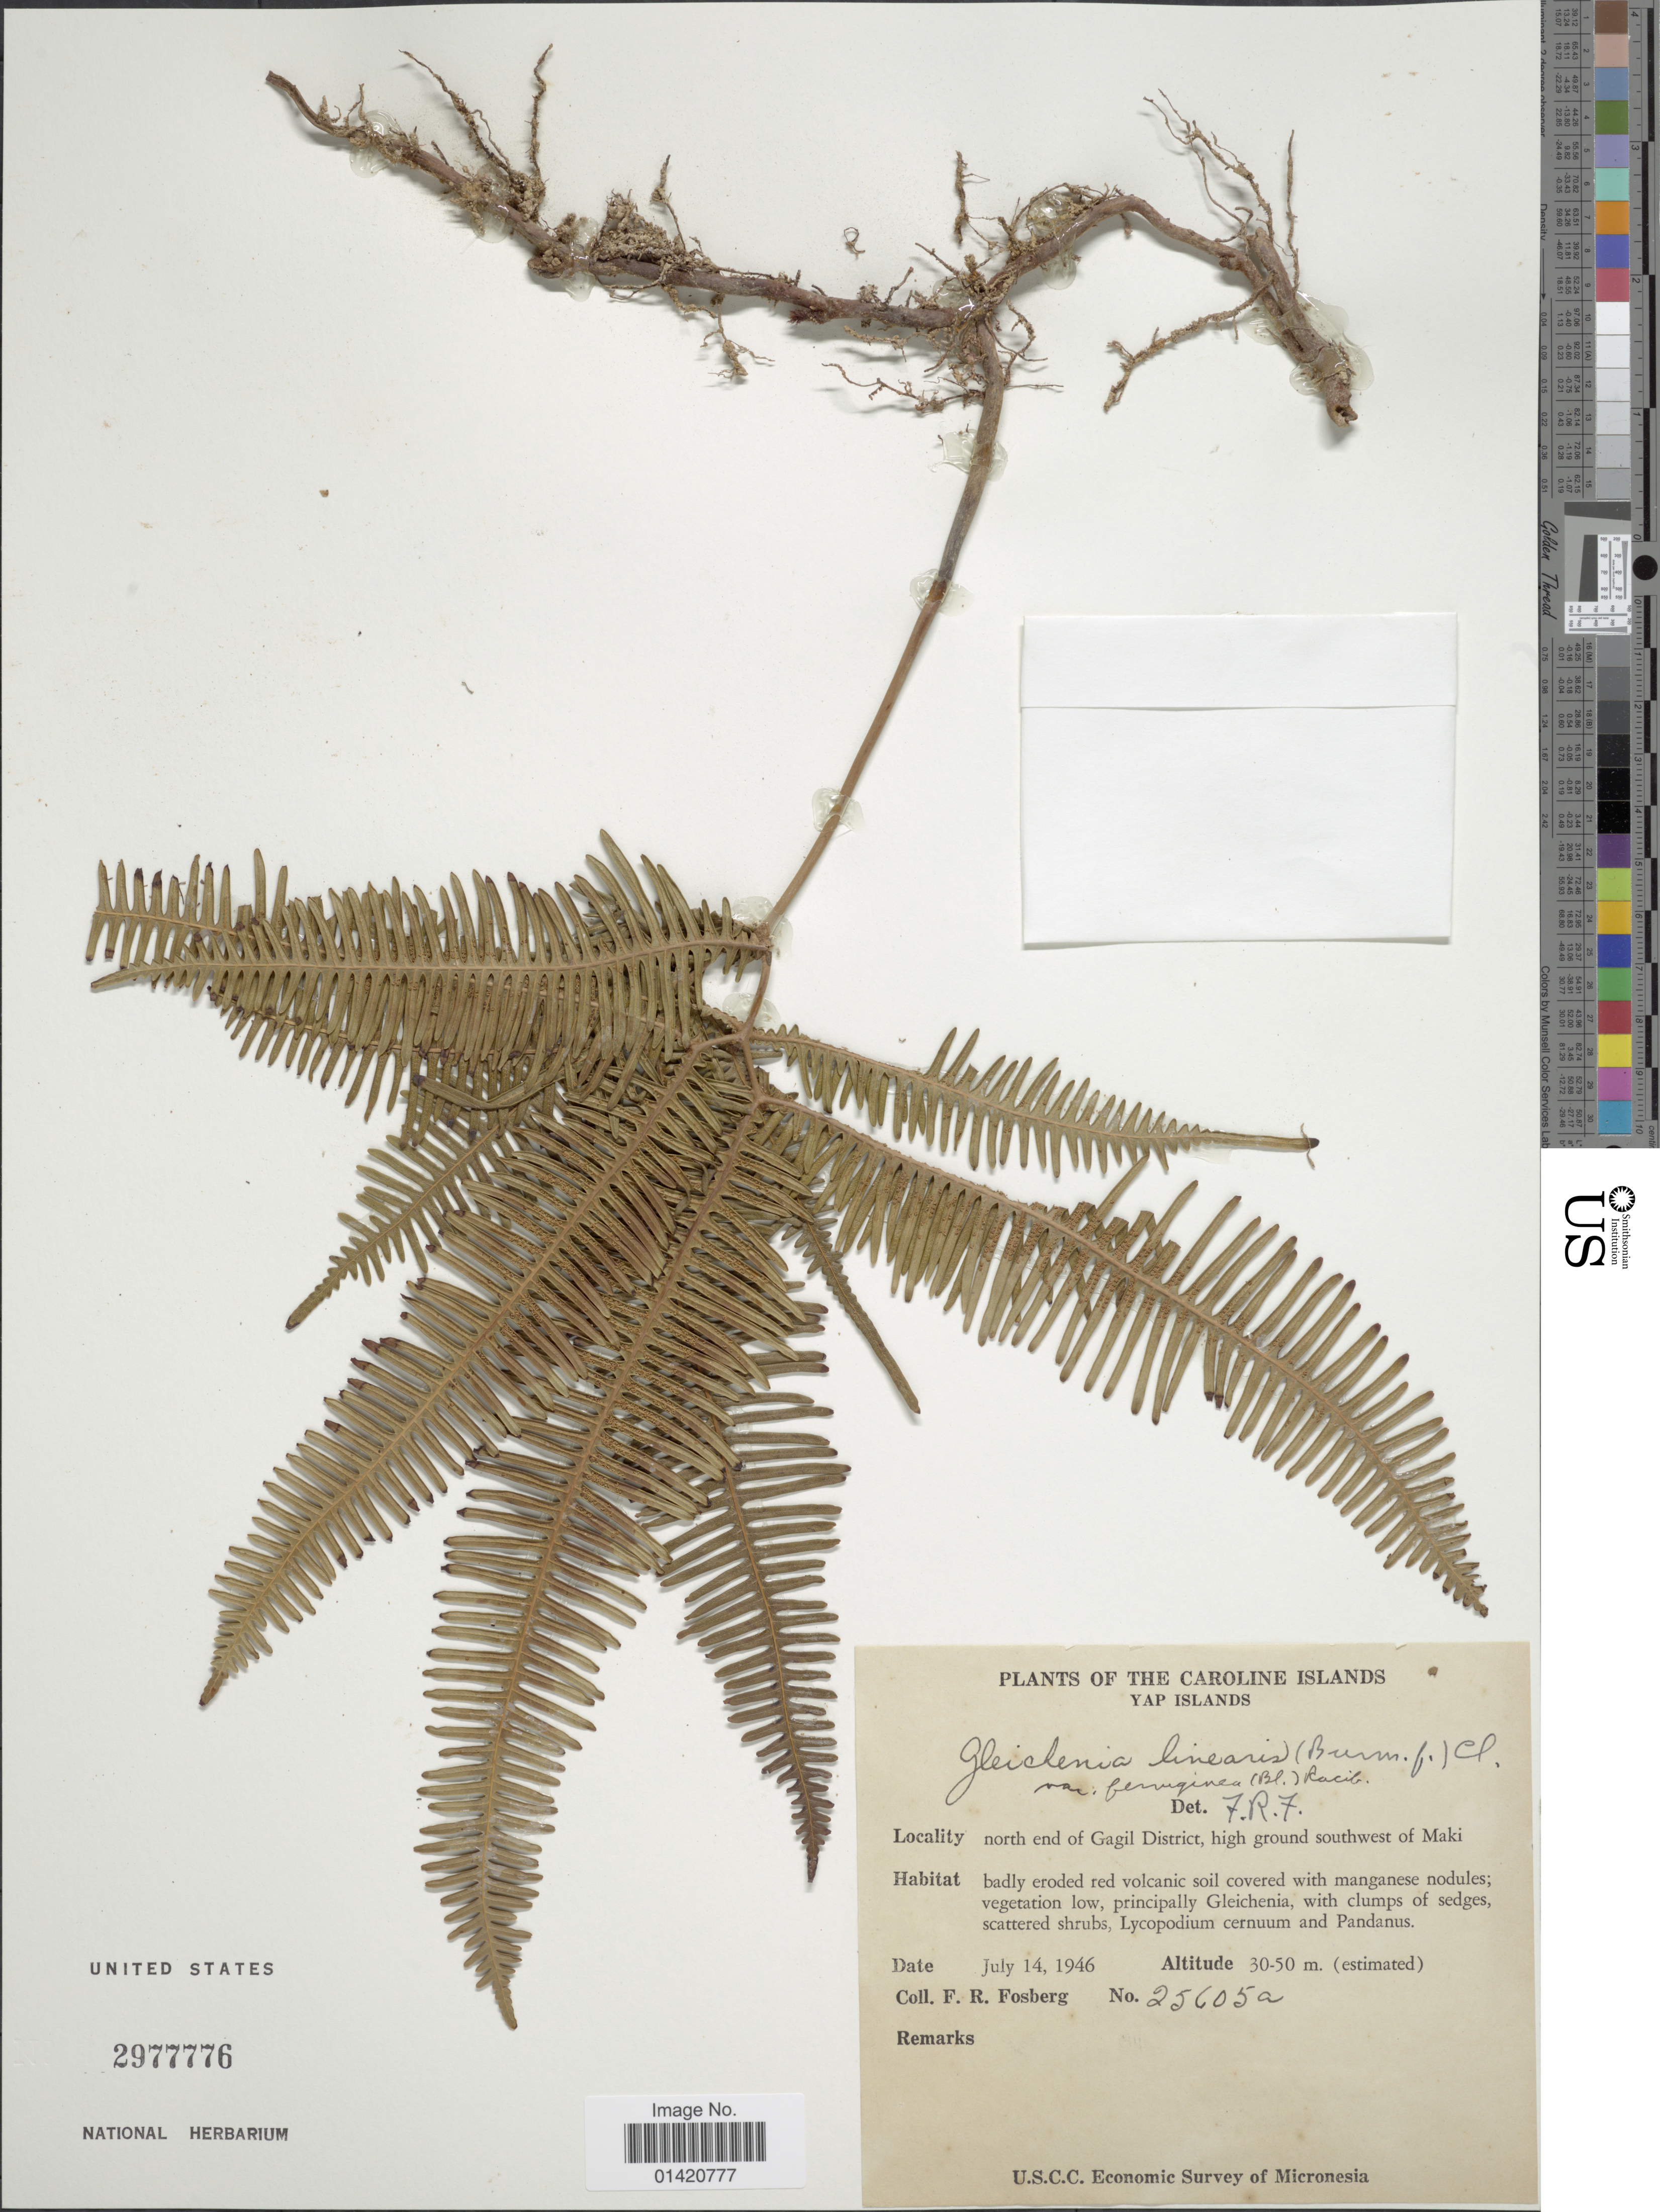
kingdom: Plantae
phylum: Tracheophyta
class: Polypodiopsida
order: Gleicheniales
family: Gleicheniaceae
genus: Dicranopteris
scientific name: Dicranopteris linearis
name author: (Burm. f.) Underw.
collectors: F. R. Fosberg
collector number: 25605a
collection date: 1946-07-14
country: Micronesia, Federated States of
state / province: Yap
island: Yap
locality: The Caroline Islands, Yap Island, north end of Gagil District, high round southwest of Maki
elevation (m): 30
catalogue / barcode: US 2977776